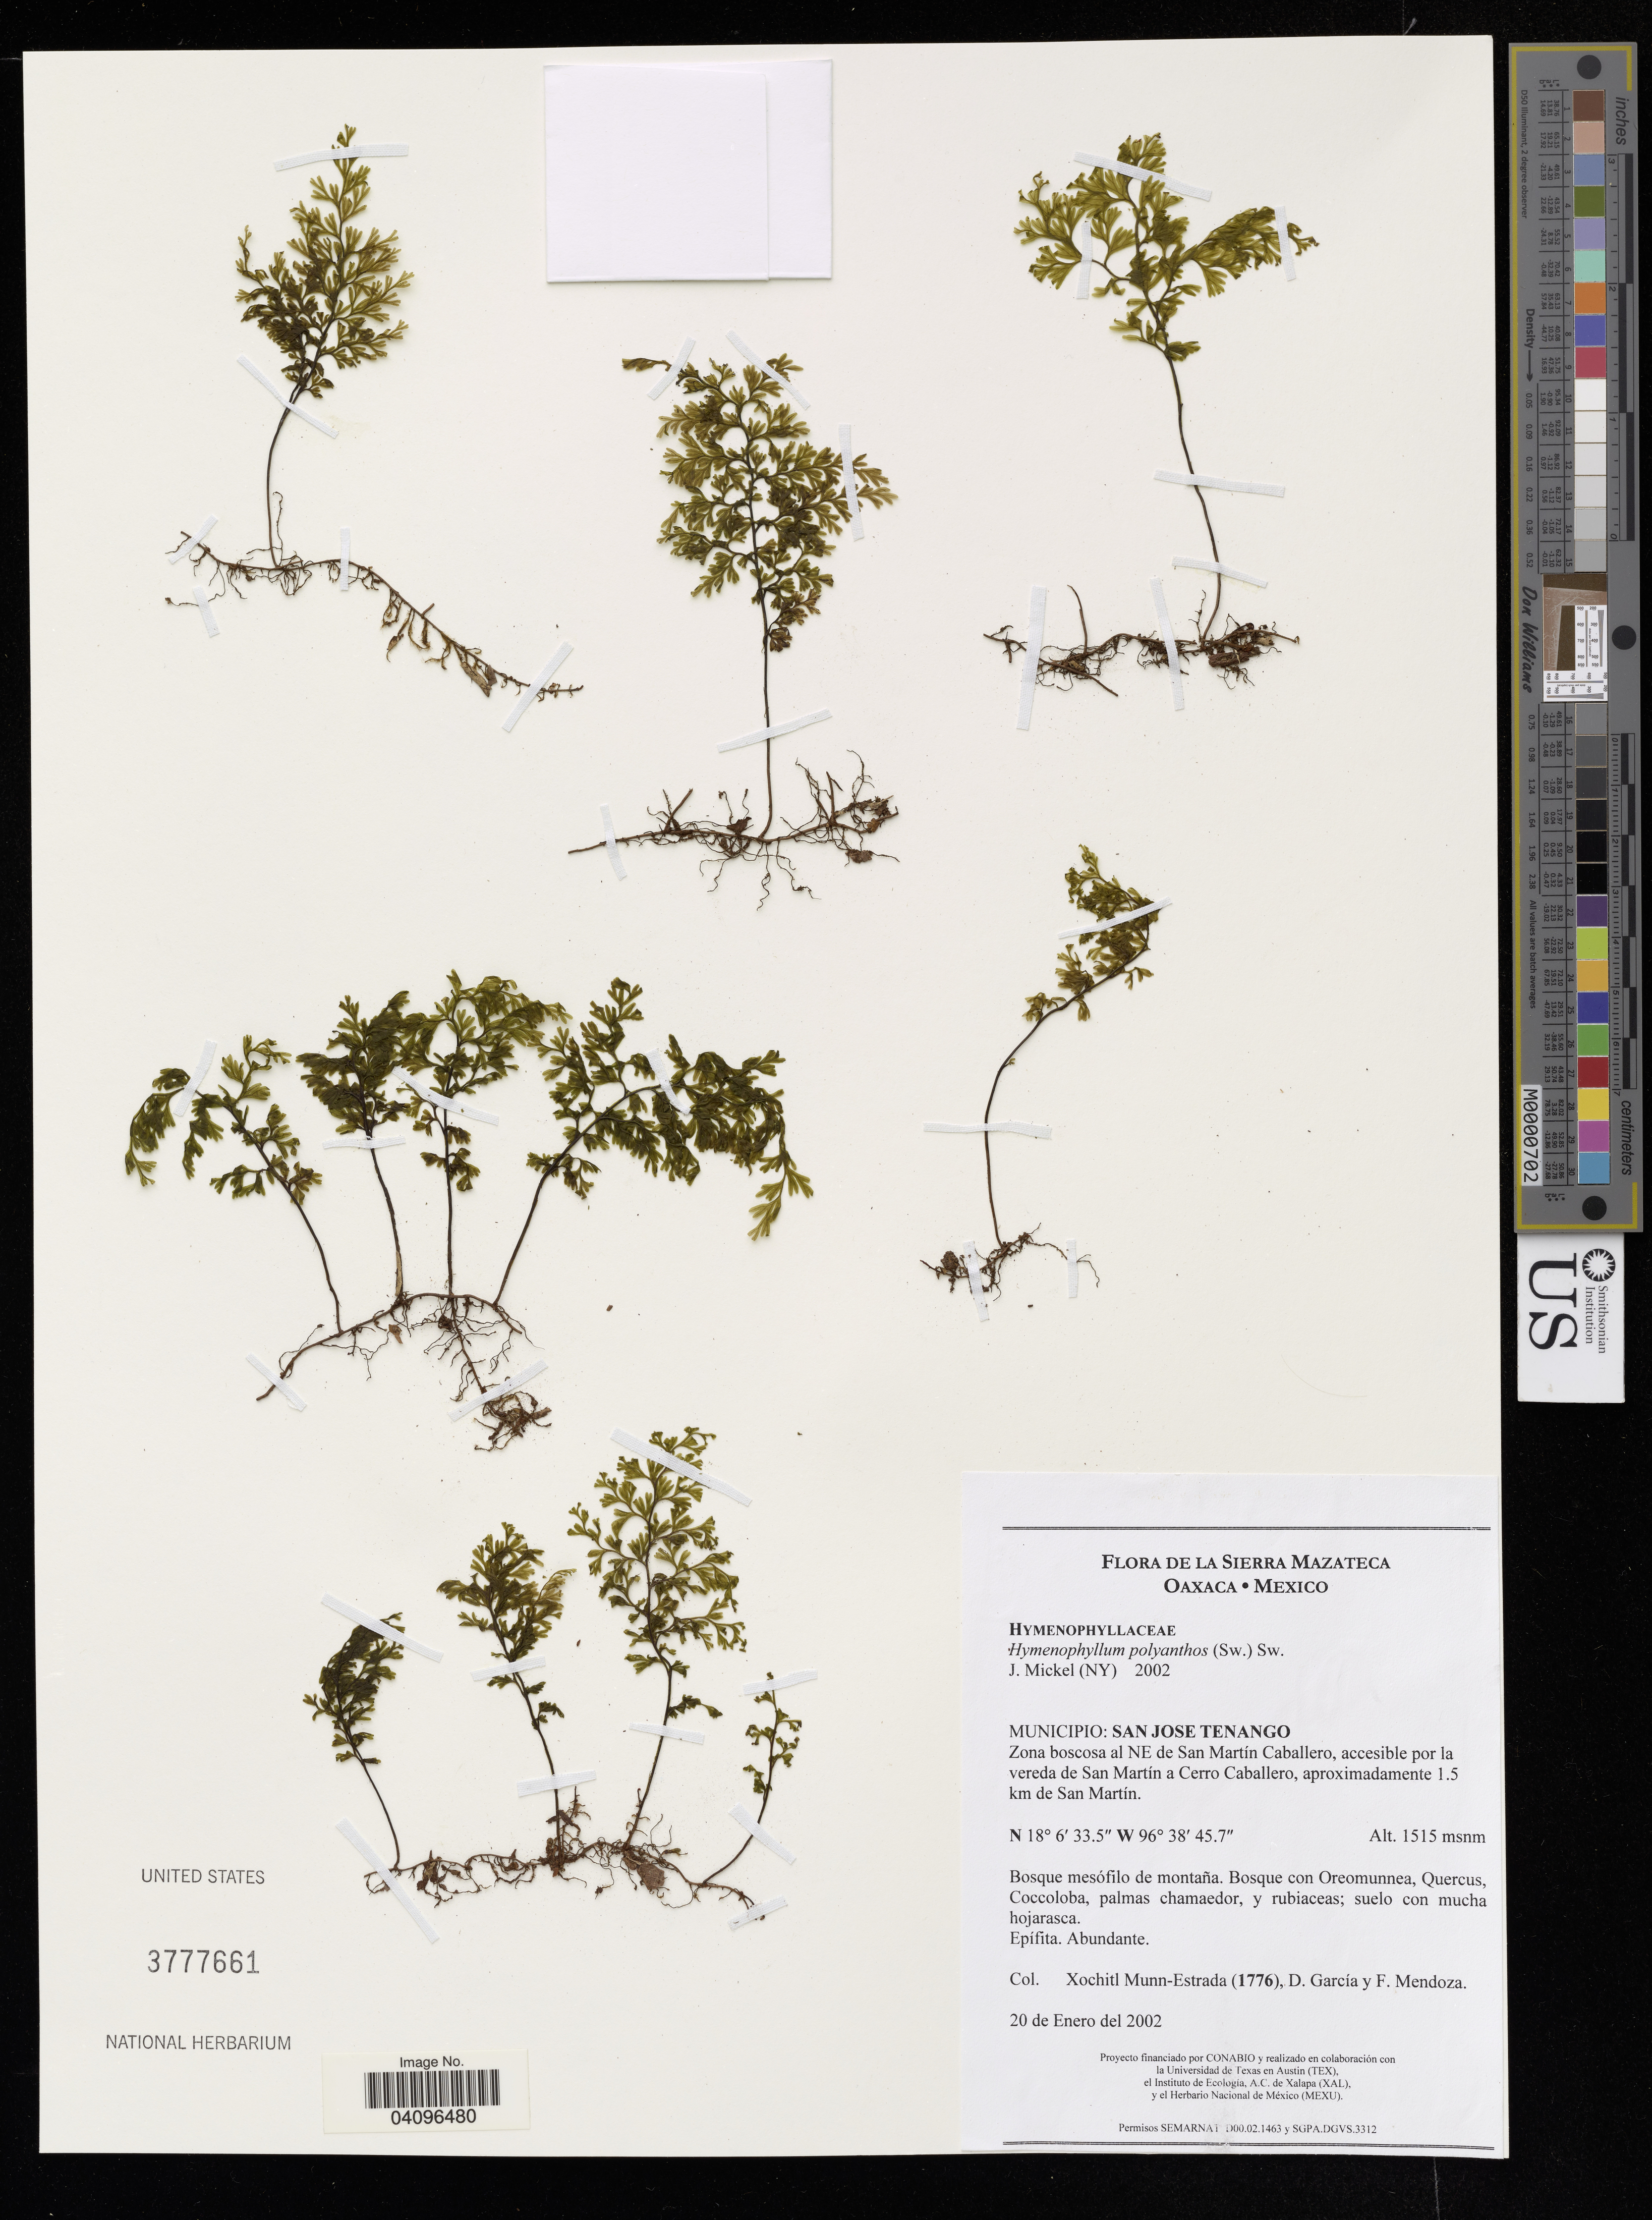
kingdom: Plantae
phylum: Tracheophyta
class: Polypodiopsida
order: Hymenophyllales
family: Hymenophyllaceae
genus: Hymenophyllum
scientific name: Hymenophyllum polyanthos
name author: (Sw.) Sw.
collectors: X. Munn-Estrada, D. García & F. Mendoza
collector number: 1776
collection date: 2002-01-20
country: Mexico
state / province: Oaxaca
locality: Municipio: San Jose Tanango, Zona boscosa al NE de San Martin Caballero, accesible por la vereda de San Martin a Cerro Caballero, aproximadamente 1.5 km de San Martin.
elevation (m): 1515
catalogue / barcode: US 3777661